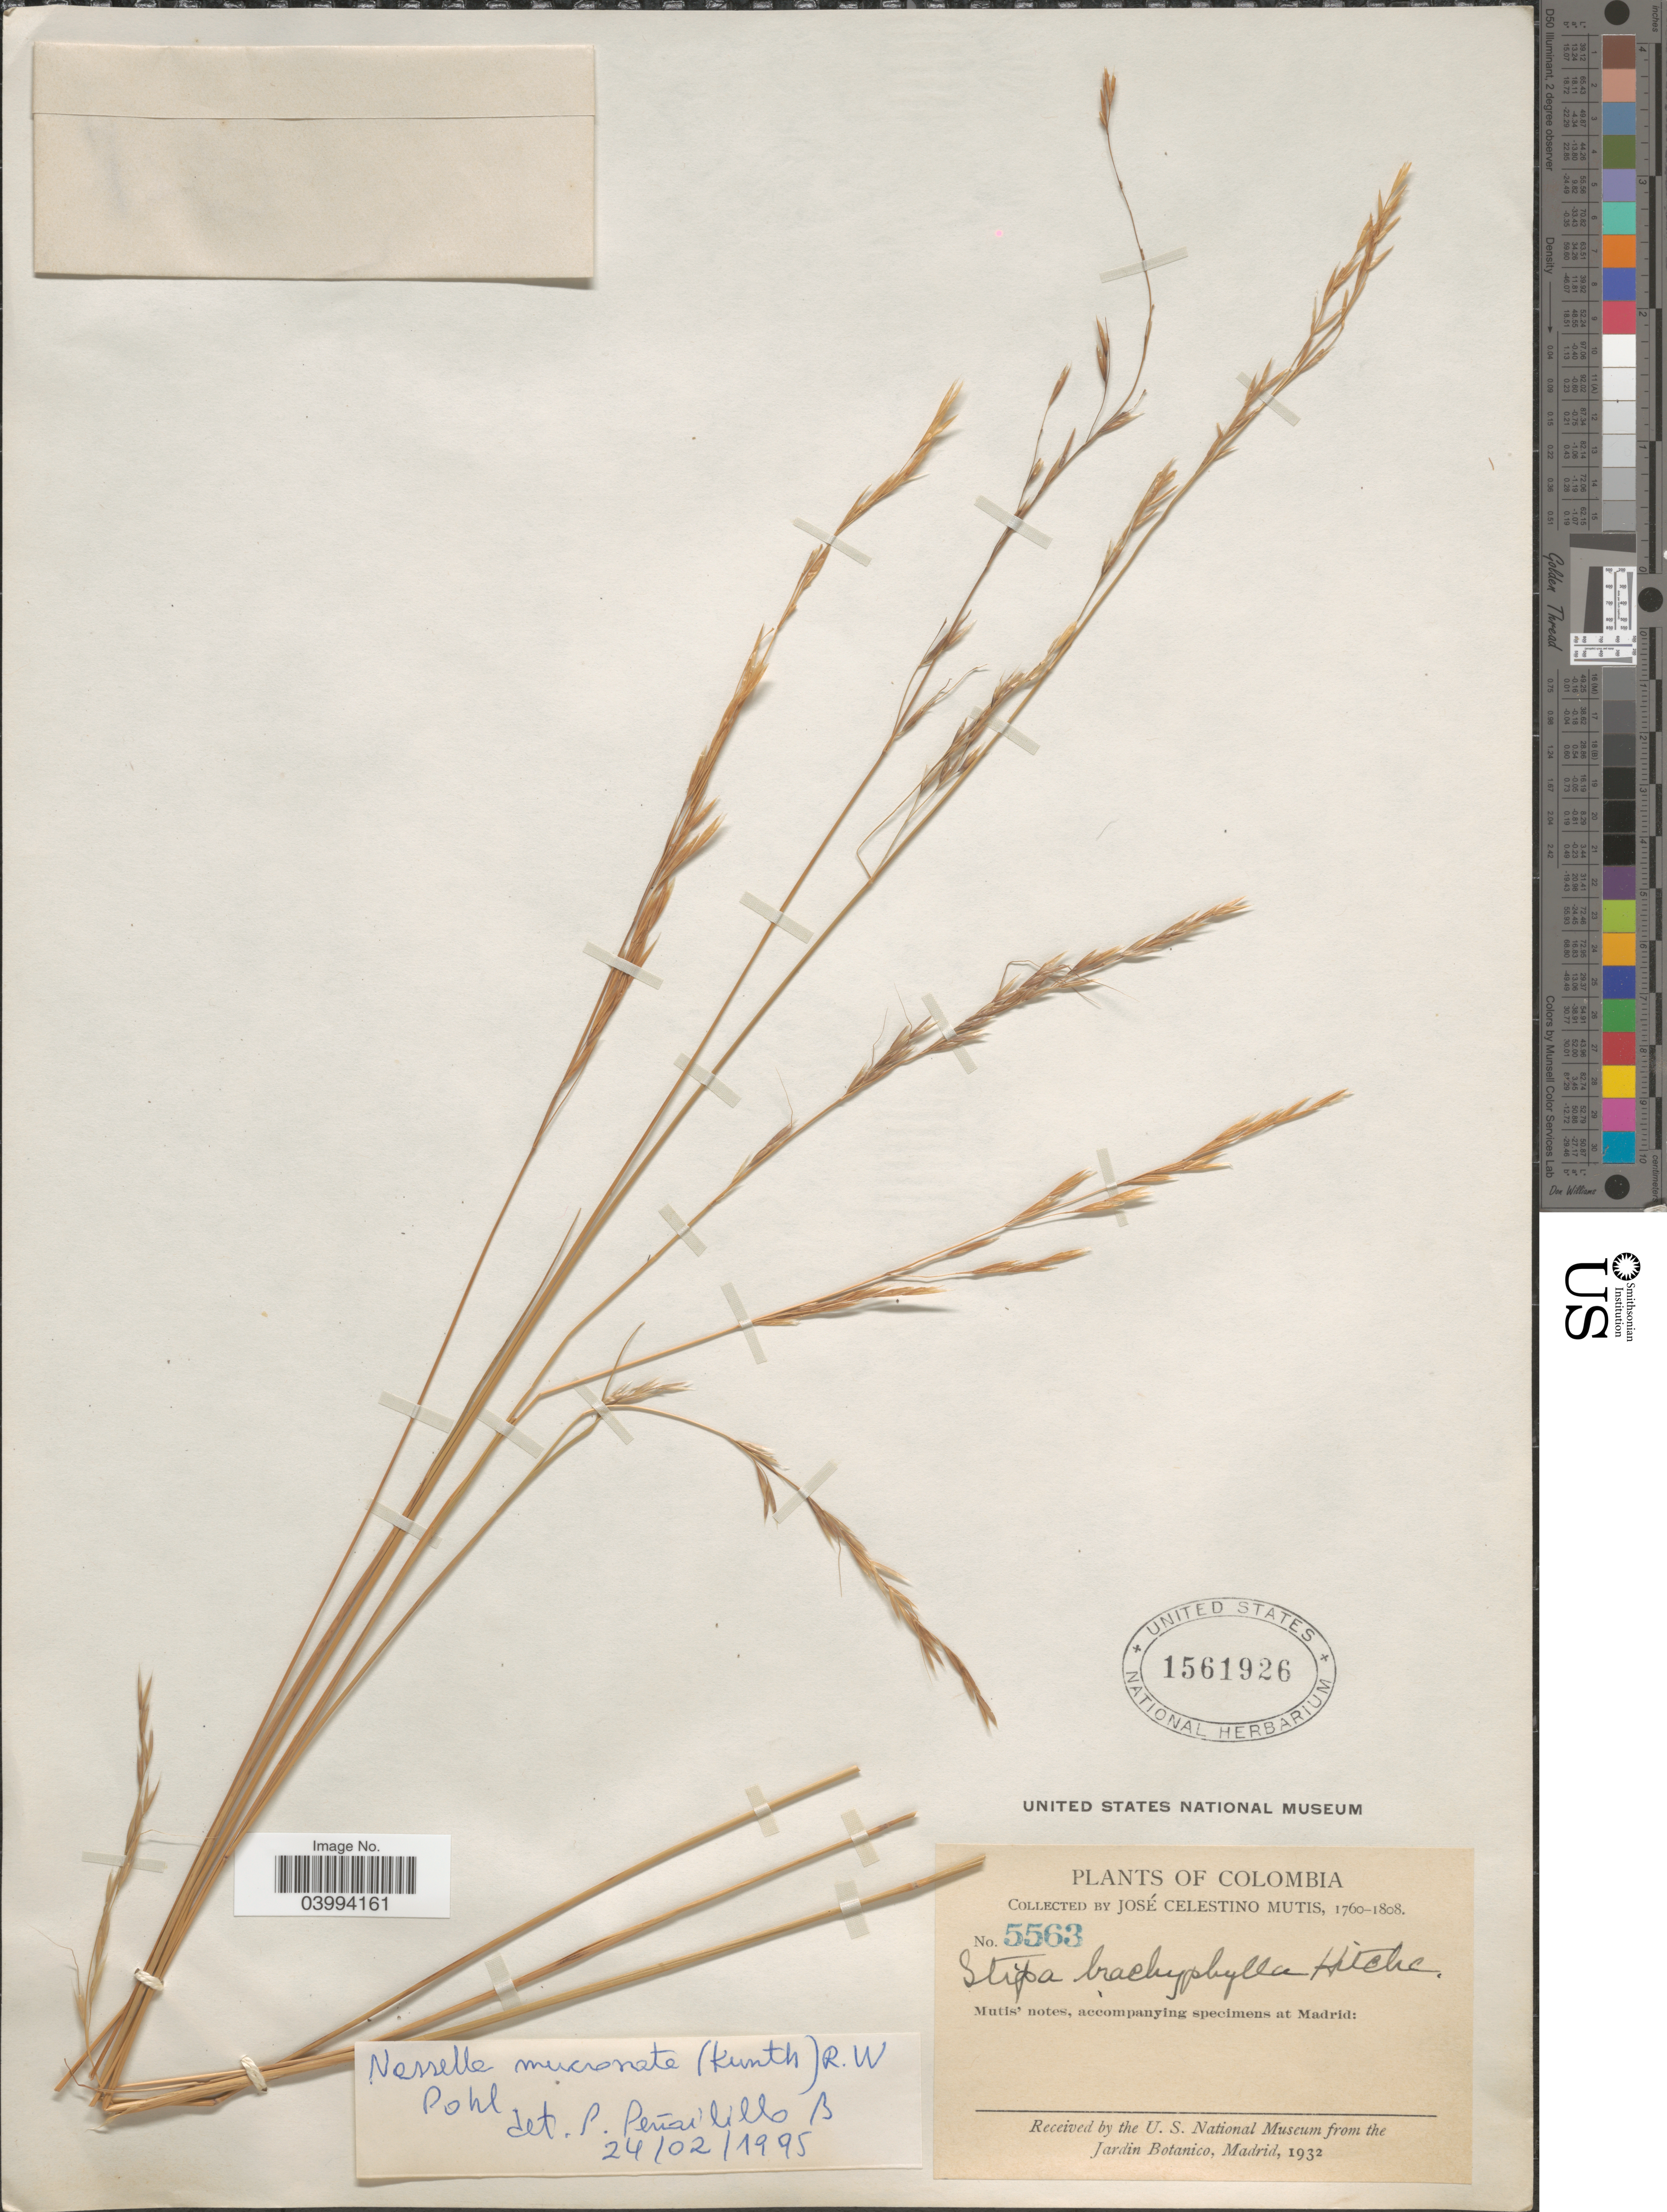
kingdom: Plantae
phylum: Tracheophyta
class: Liliopsida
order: Poales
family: Poaceae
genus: Nassella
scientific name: Nassella mucronata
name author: (Kunth) R.W. Pohl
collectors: J. C. B. Mutis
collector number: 5563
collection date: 1760/1808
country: Colombia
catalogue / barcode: US 1561926